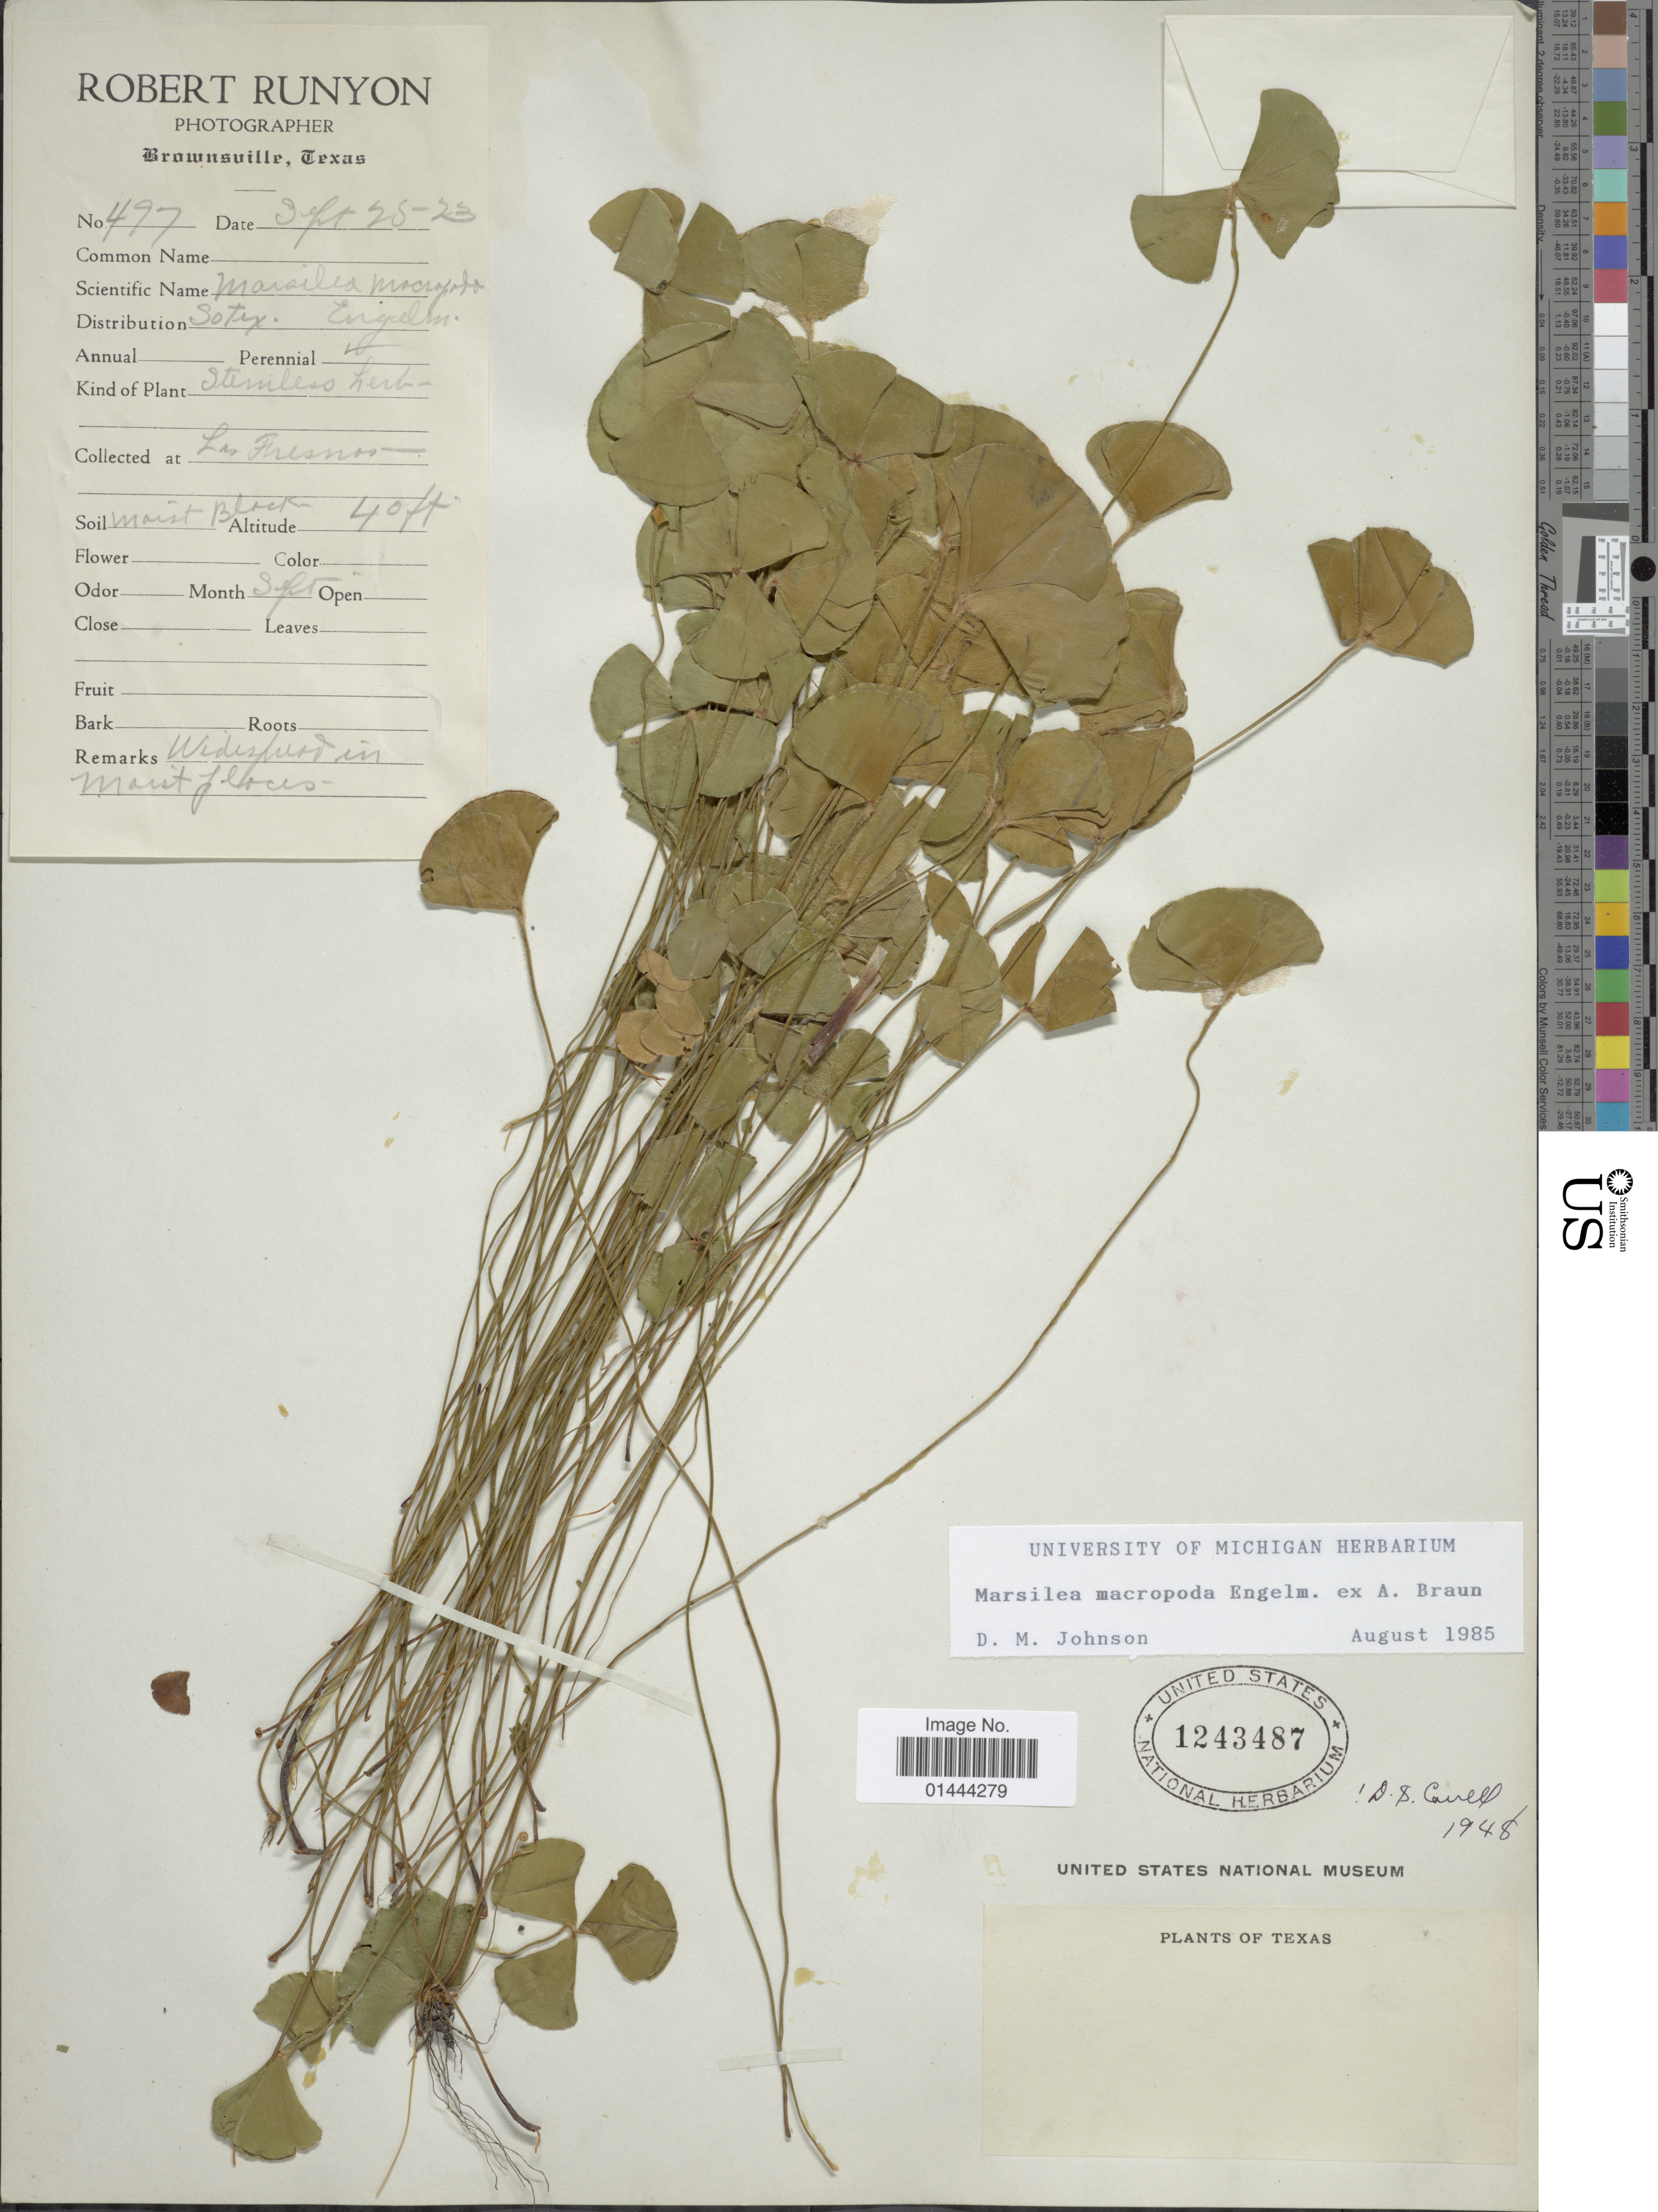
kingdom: Plantae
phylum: Tracheophyta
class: Polypodiopsida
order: Salviniales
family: Marsileaceae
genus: Marsilea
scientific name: Marsilea macropoda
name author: Engelm. ex A. Braun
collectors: R. Runyon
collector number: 497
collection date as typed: Transcribed d/m/y: 25/9/23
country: United States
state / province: Texas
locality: Las Fresnos, soil moist black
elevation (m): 12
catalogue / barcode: US 1243487